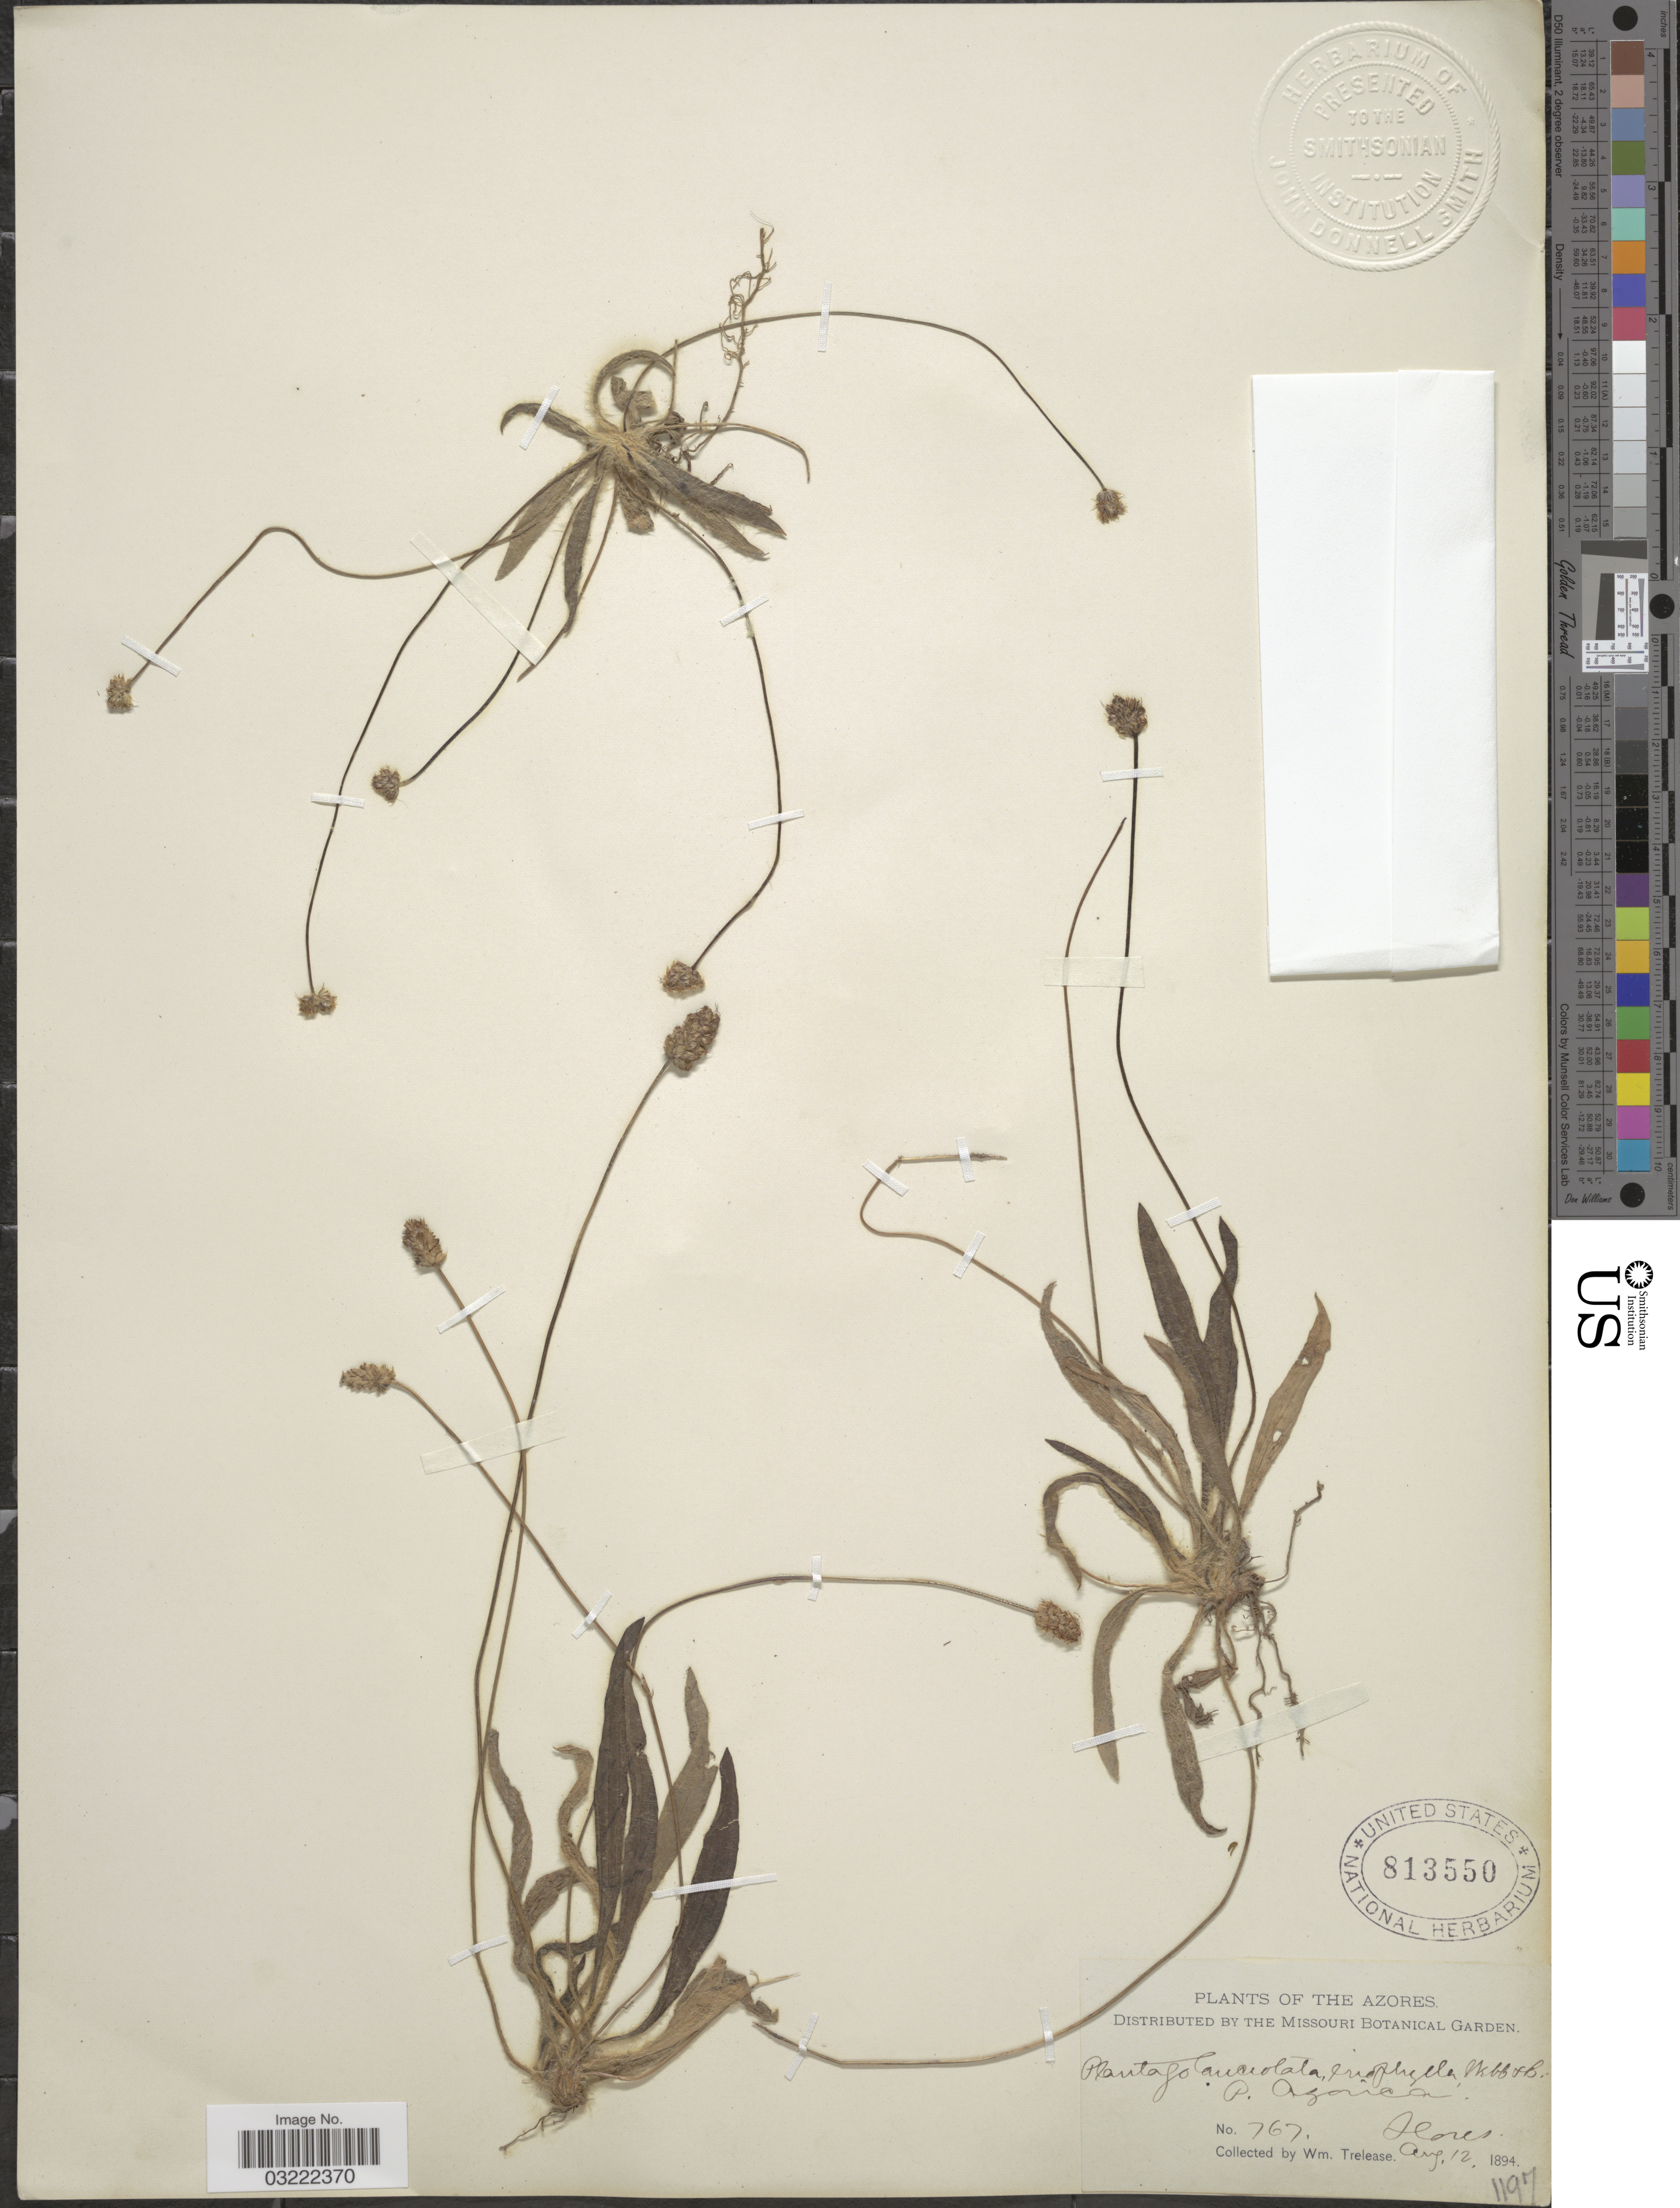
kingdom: Plantae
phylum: Tracheophyta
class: Magnoliopsida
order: Lamiales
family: Plantaginaceae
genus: Plantago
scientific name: Plantago lanceolata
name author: L.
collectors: W. Trelease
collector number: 767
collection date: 1894-08-12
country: Portugal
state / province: Azores (Aut. Reg.)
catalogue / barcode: US 813550